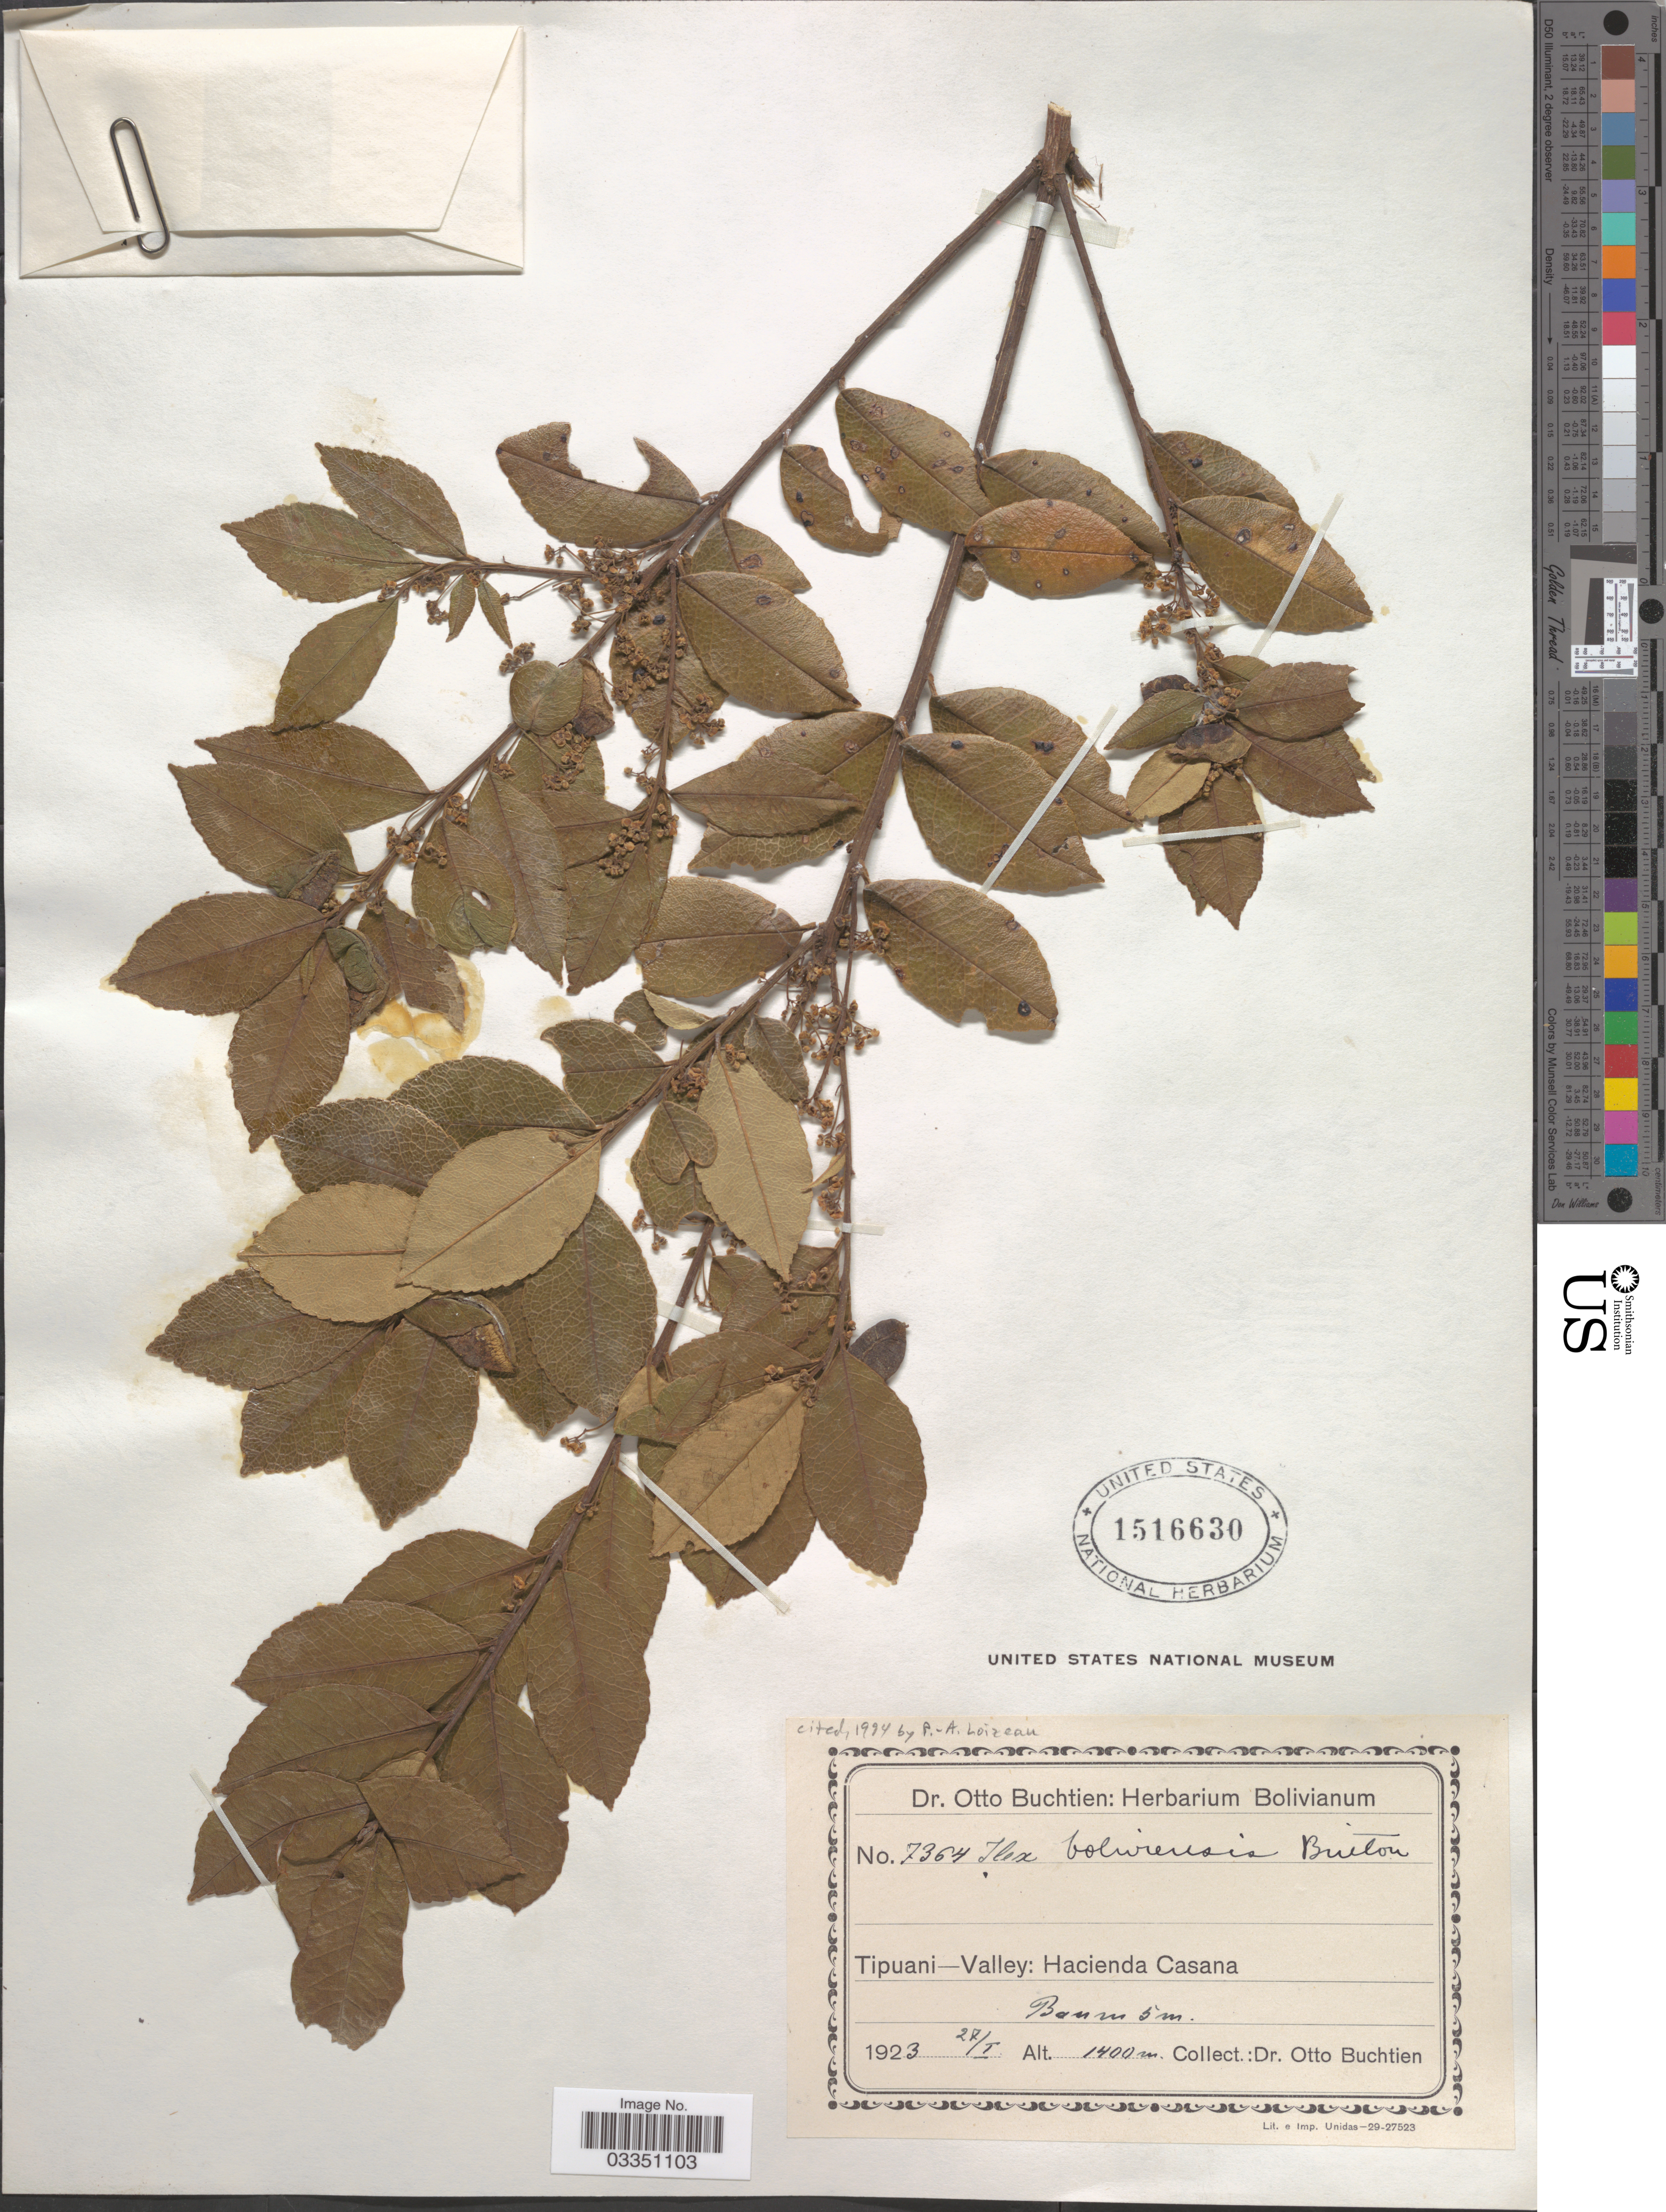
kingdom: Plantae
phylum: Tracheophyta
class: Magnoliopsida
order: Aquifoliales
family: Aquifoliaceae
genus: Ilex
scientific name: Ilex boliviana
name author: Britton ex Rusby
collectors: O. Buchtien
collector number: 7364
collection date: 1923-01-27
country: Bolivia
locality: Tipuani-Valley: Hacienda Casana.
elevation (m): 1400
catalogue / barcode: US 1516630